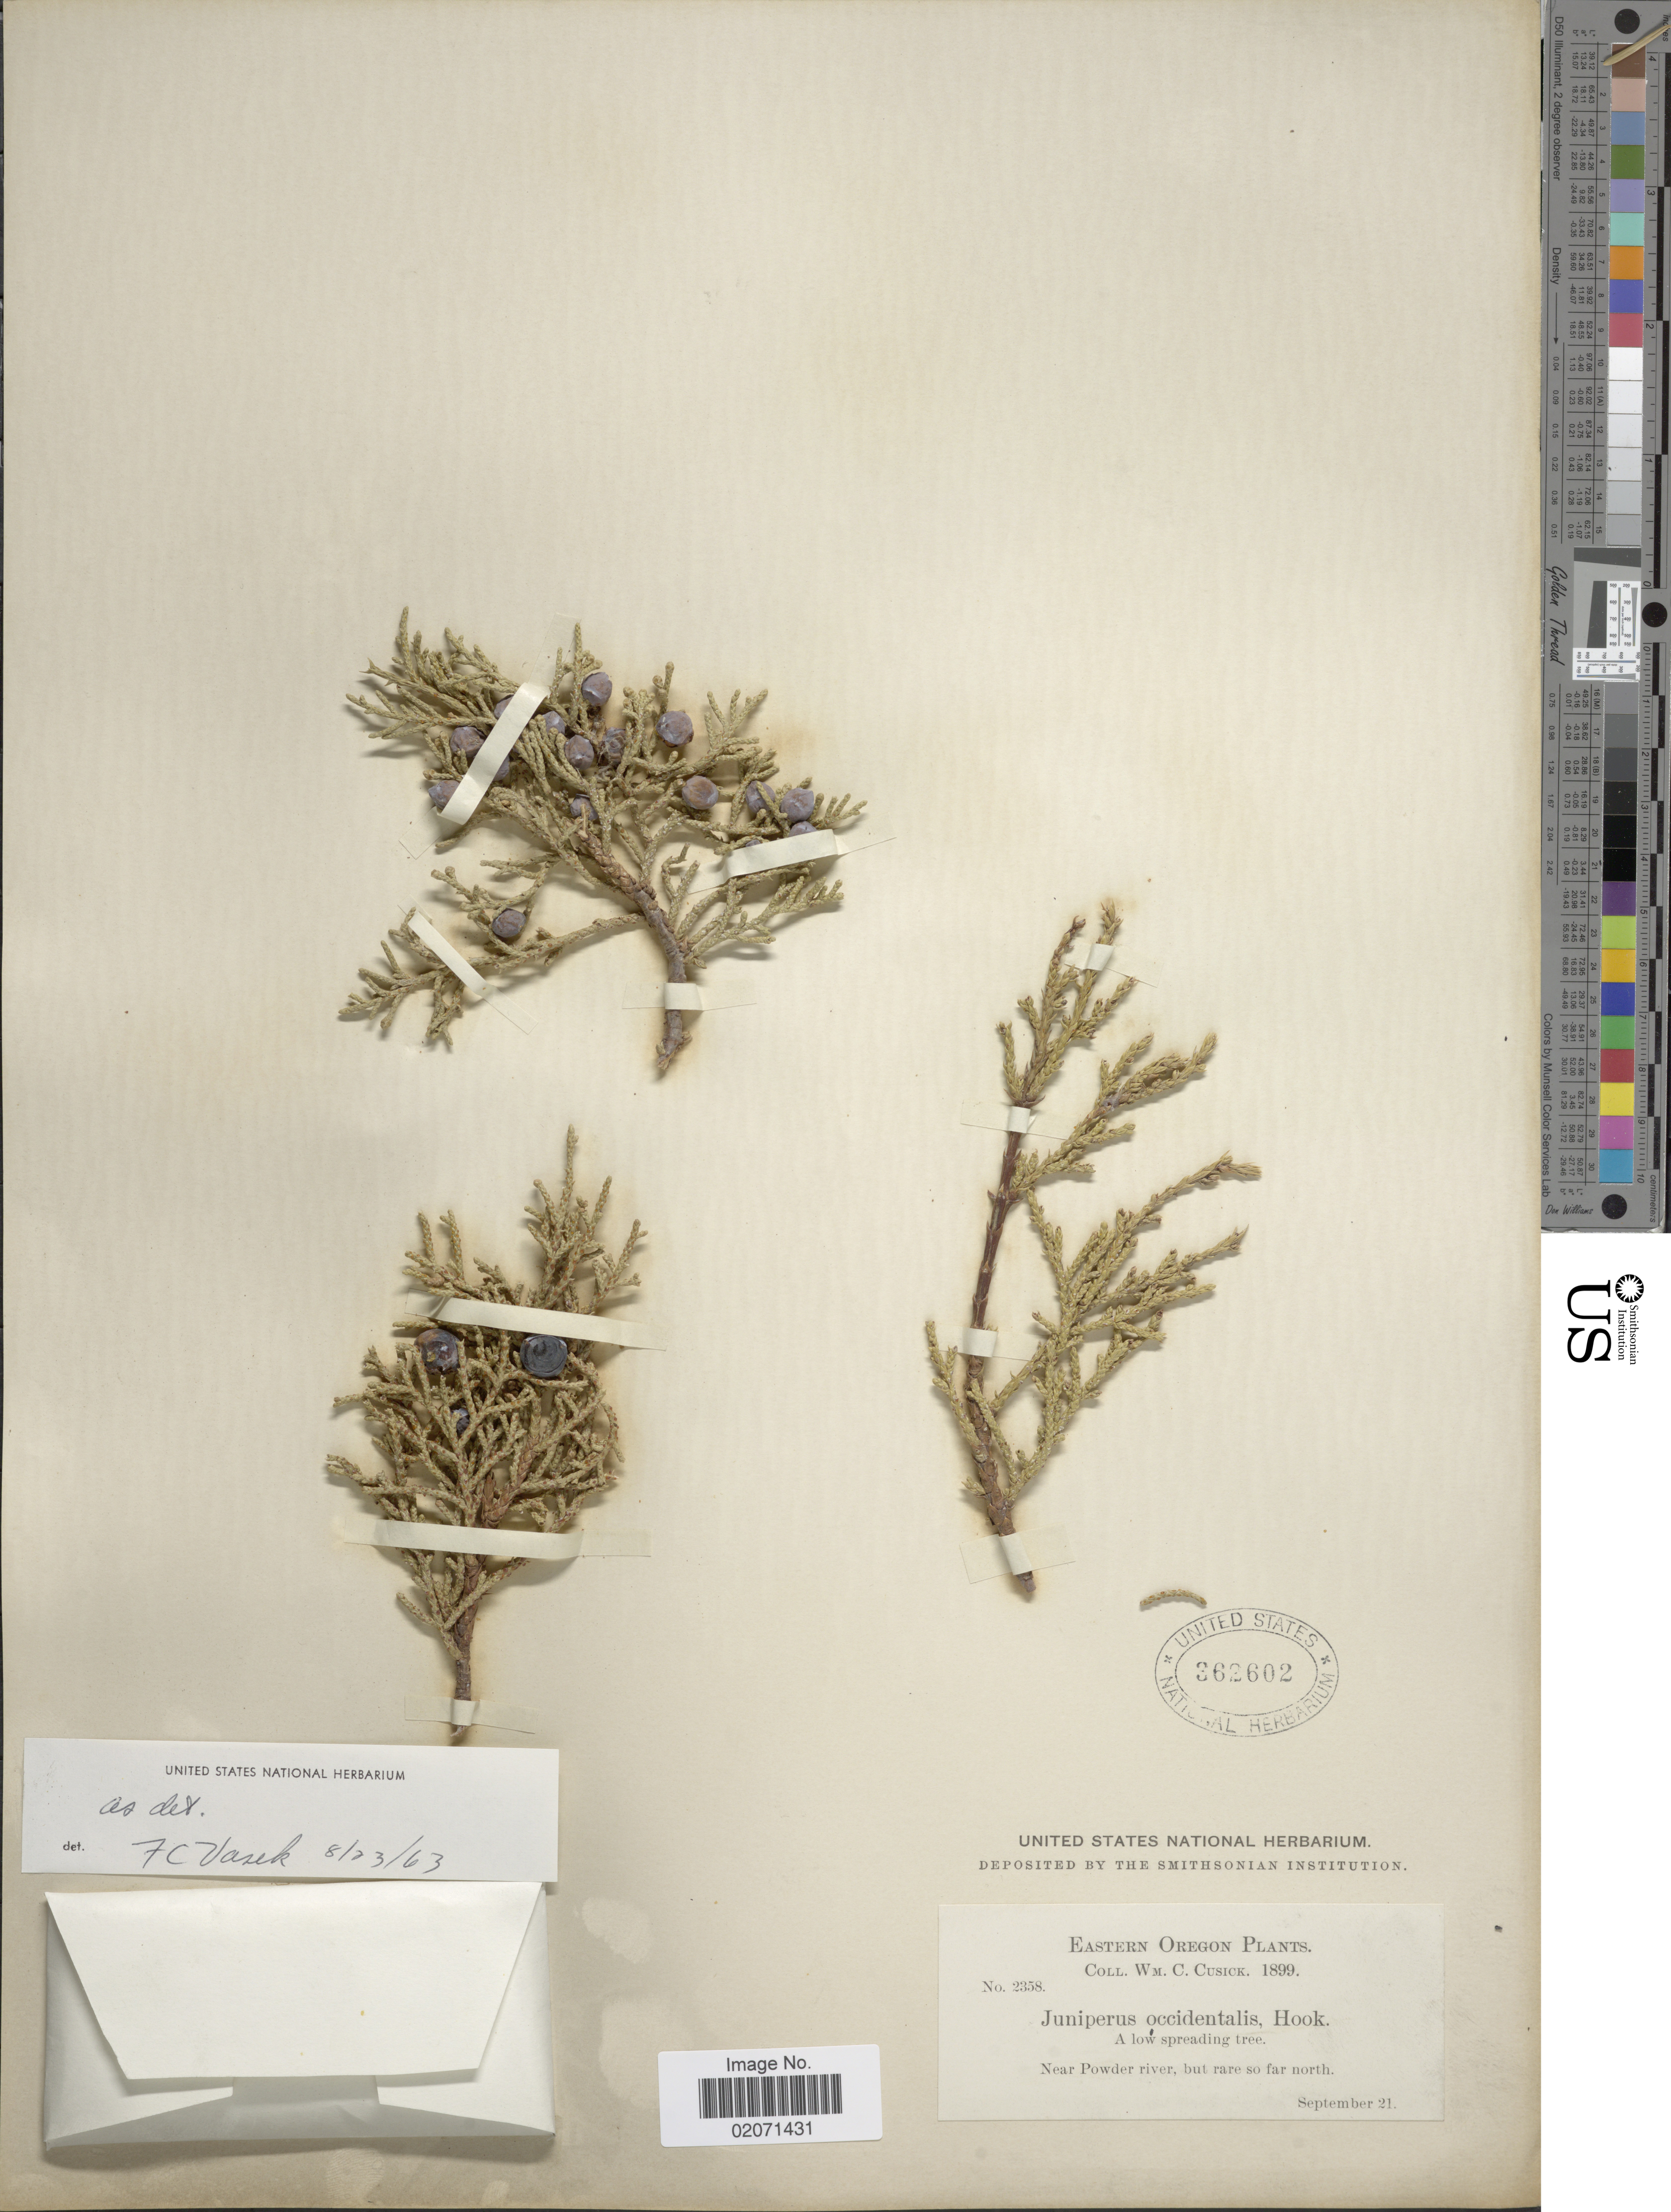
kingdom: Plantae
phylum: Tracheophyta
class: Pinopsida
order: Pinales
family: Cupressaceae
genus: Juniperus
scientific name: Juniperus occidentalis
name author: Hook.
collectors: W. C. Cusick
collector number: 2358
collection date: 1899-09-21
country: United States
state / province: Oregon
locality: Eastern Oregon. Near Powder river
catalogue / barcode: US 362602